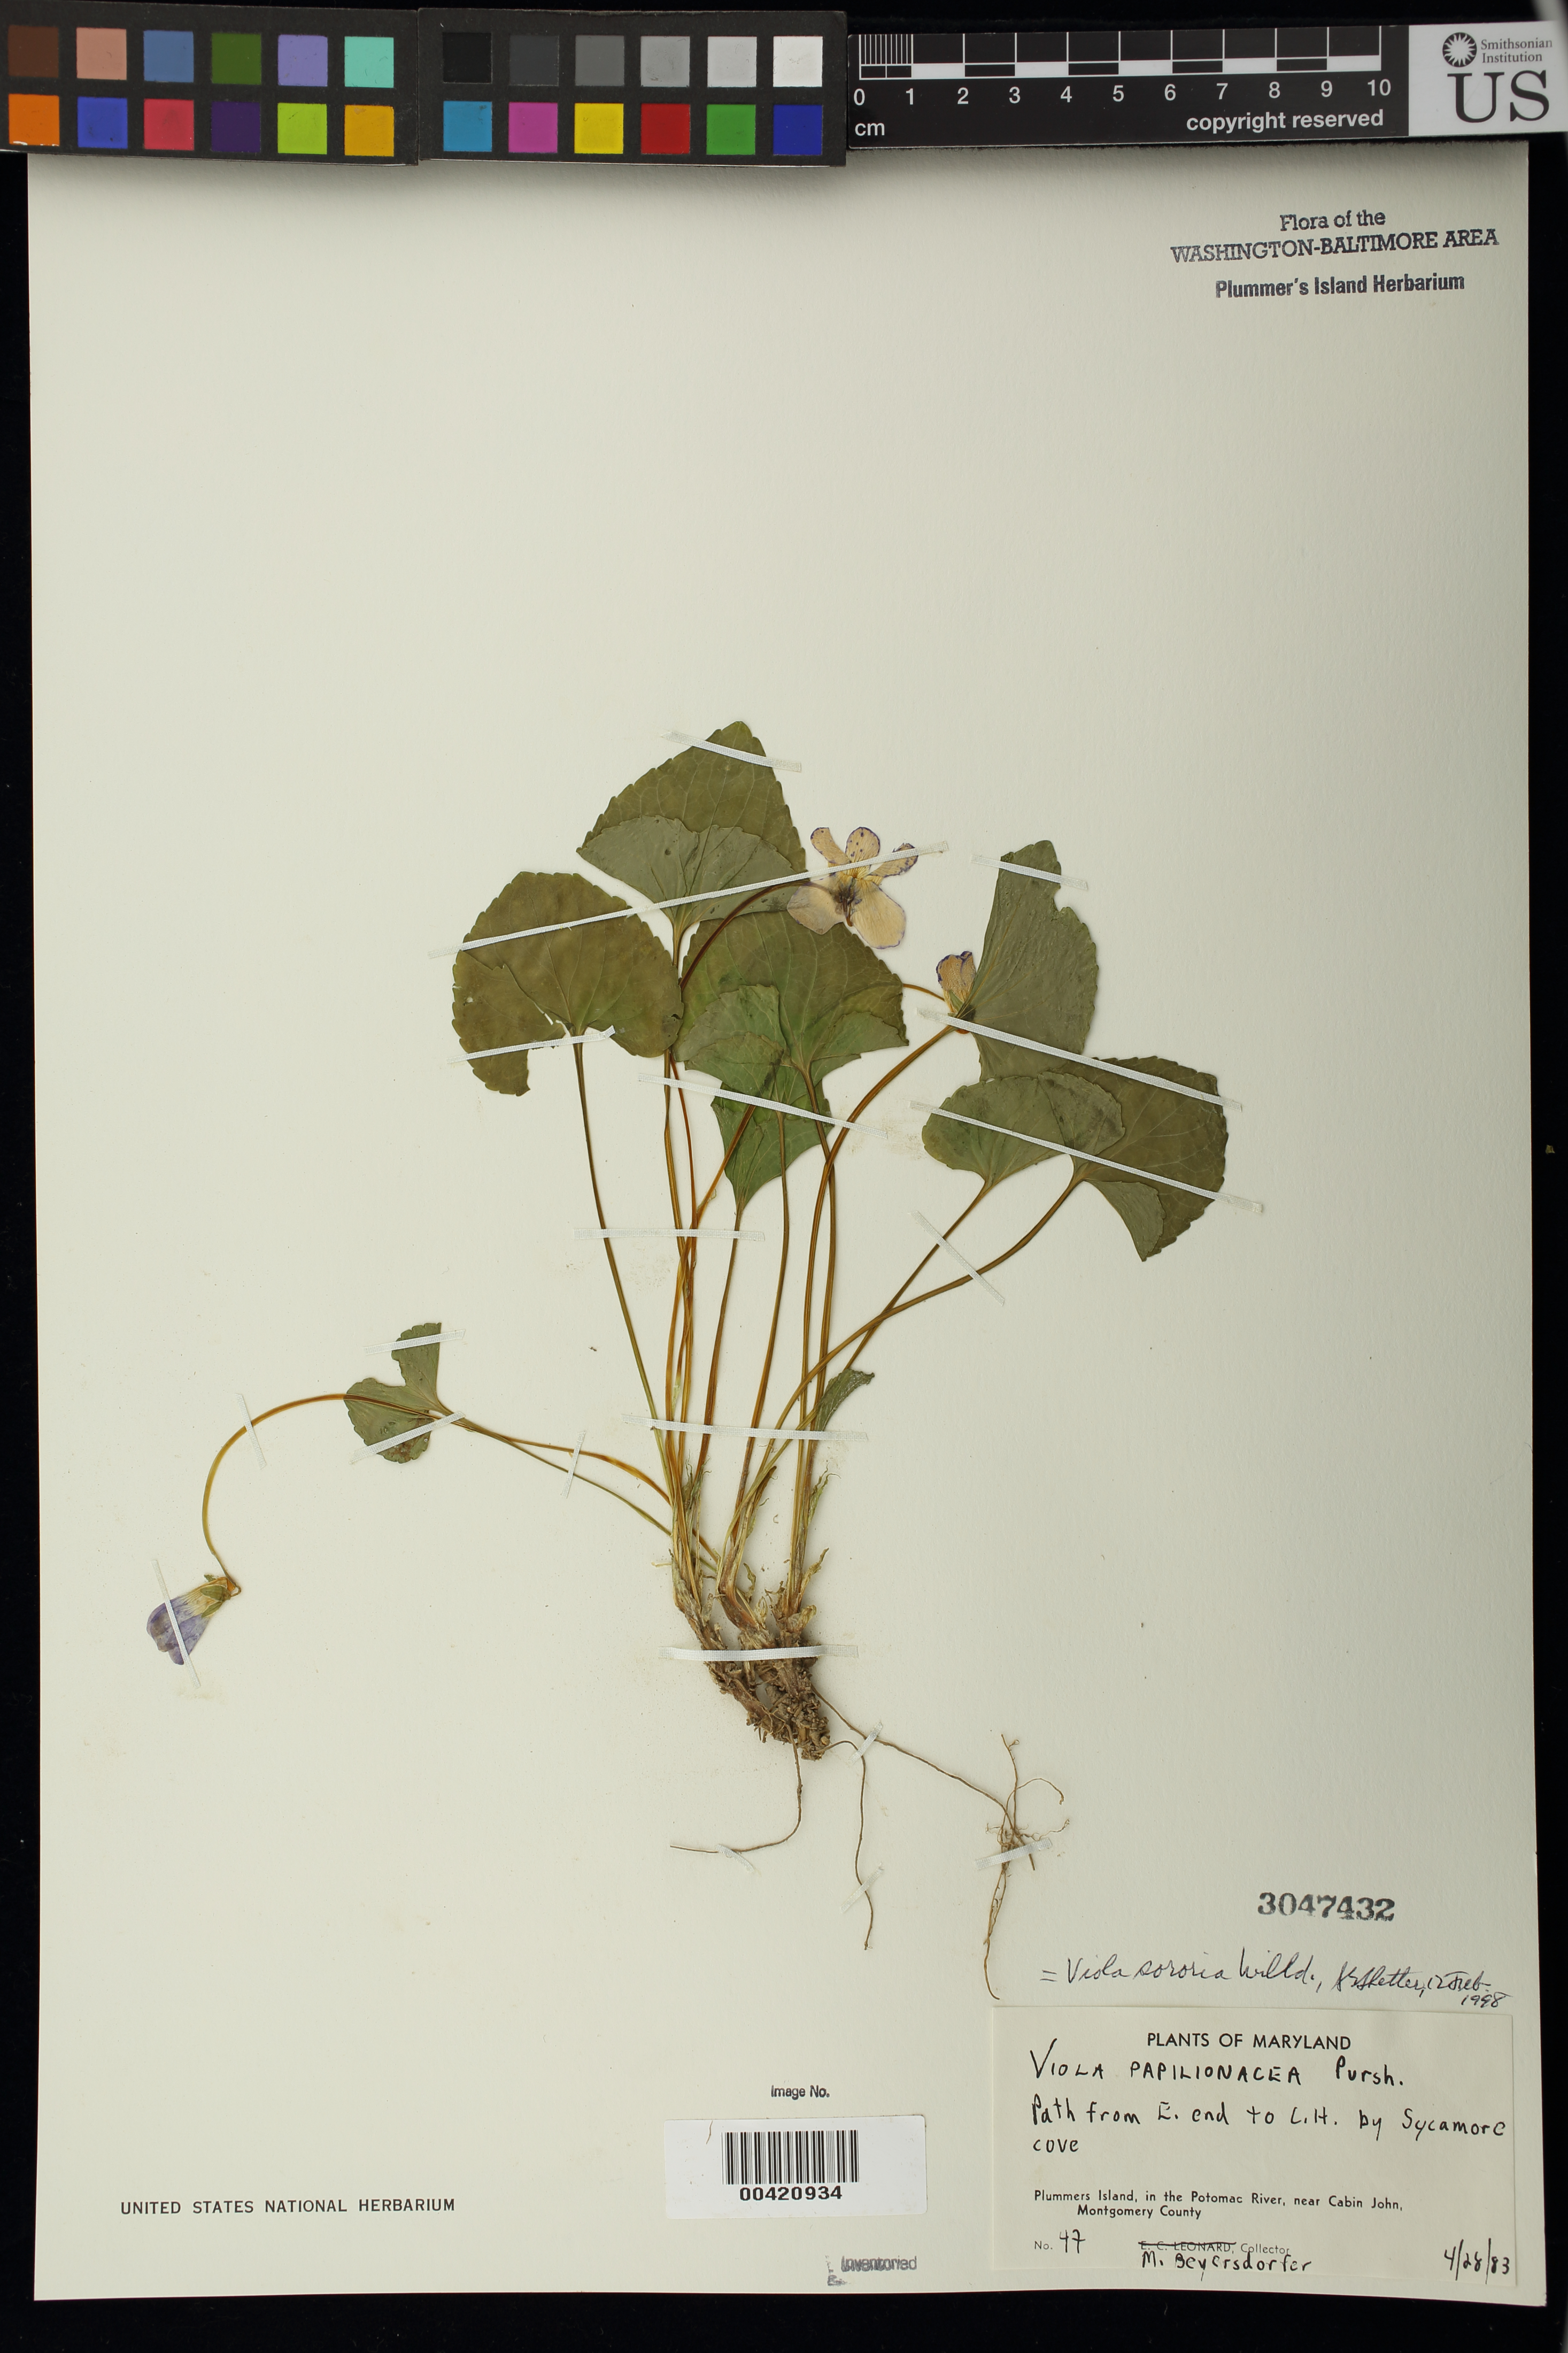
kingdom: Plantae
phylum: Tracheophyta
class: Magnoliopsida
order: Malpighiales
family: Violaceae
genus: Viola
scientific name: Viola sororia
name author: Willd.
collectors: M. Beyersdorfer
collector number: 47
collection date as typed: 28 Apr 1983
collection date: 1983-04-28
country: United States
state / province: Maryland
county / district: Montgomery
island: Plummers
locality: Plummer's Island; path from east end to Cabin Hill by Sycamore Cove Plummers Island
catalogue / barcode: US 3047432